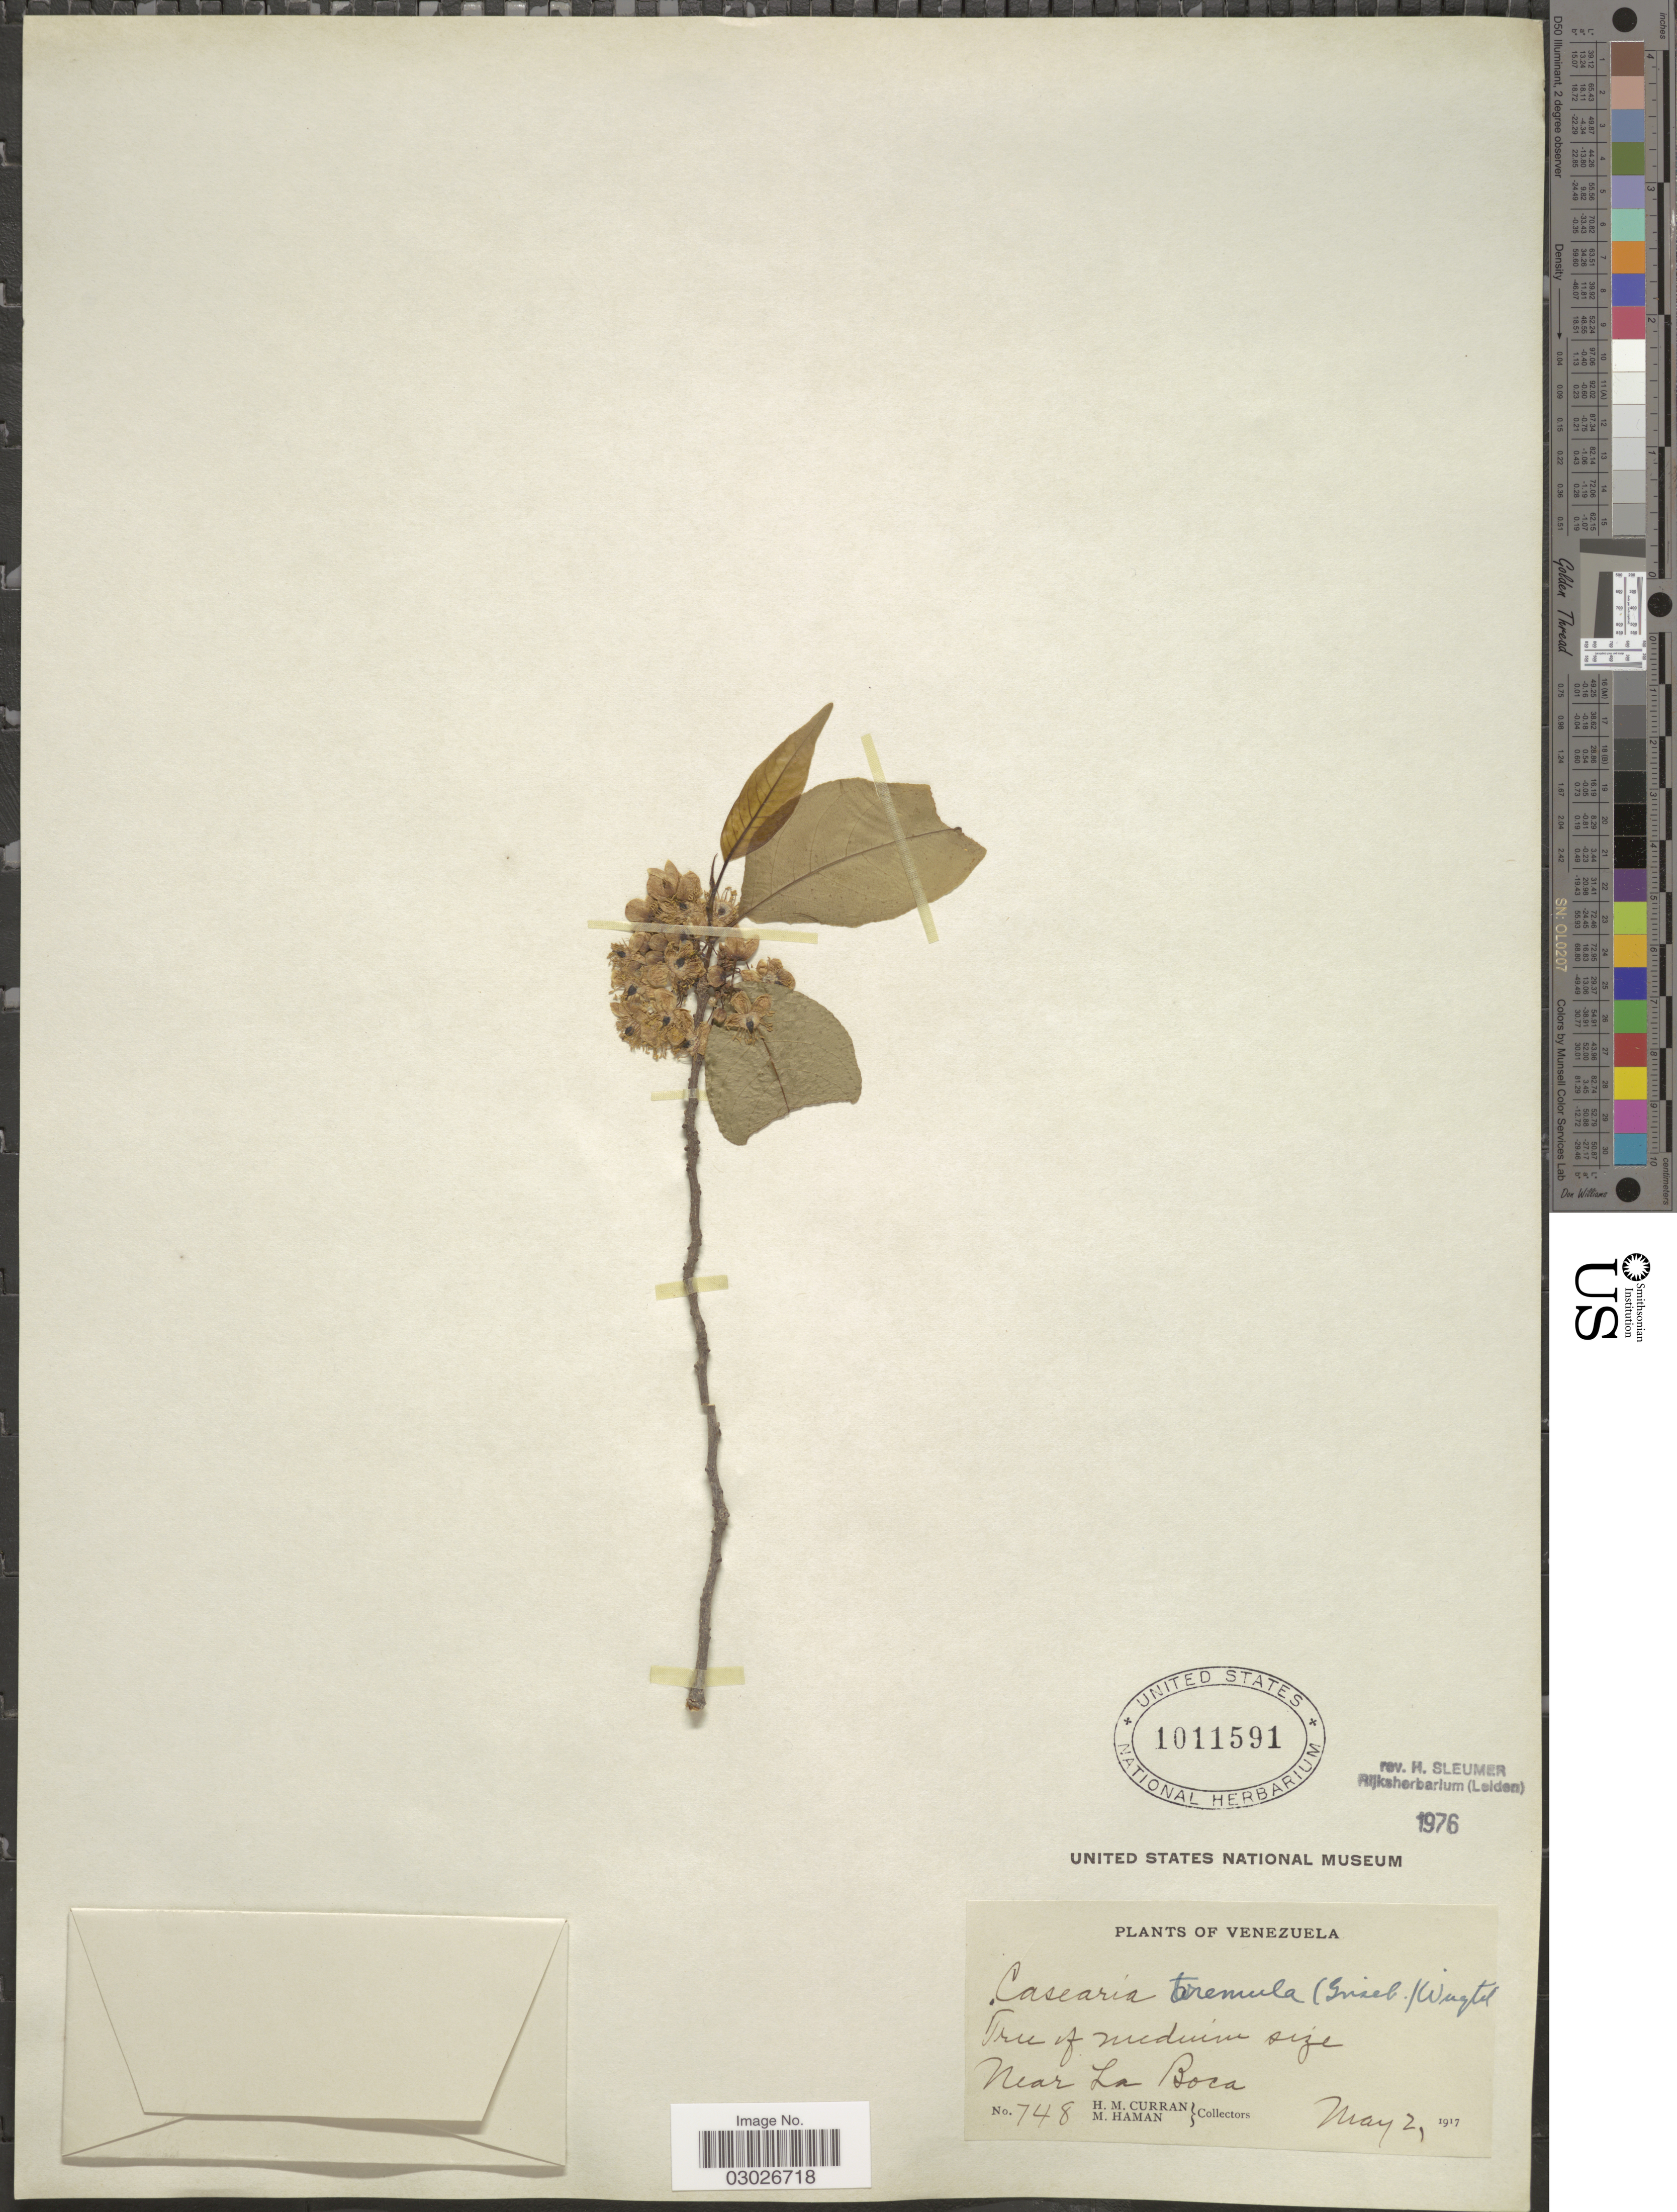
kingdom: Plantae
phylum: Tracheophyta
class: Magnoliopsida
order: Malpighiales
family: Salicaceae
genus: Casearia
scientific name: Casearia tremula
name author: (Griseb.) Griseb. ex C. Wright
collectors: H. M. Curran & M. Haman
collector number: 748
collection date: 1917-05-02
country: Venezuela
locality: Near La Boca.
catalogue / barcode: US 1011591